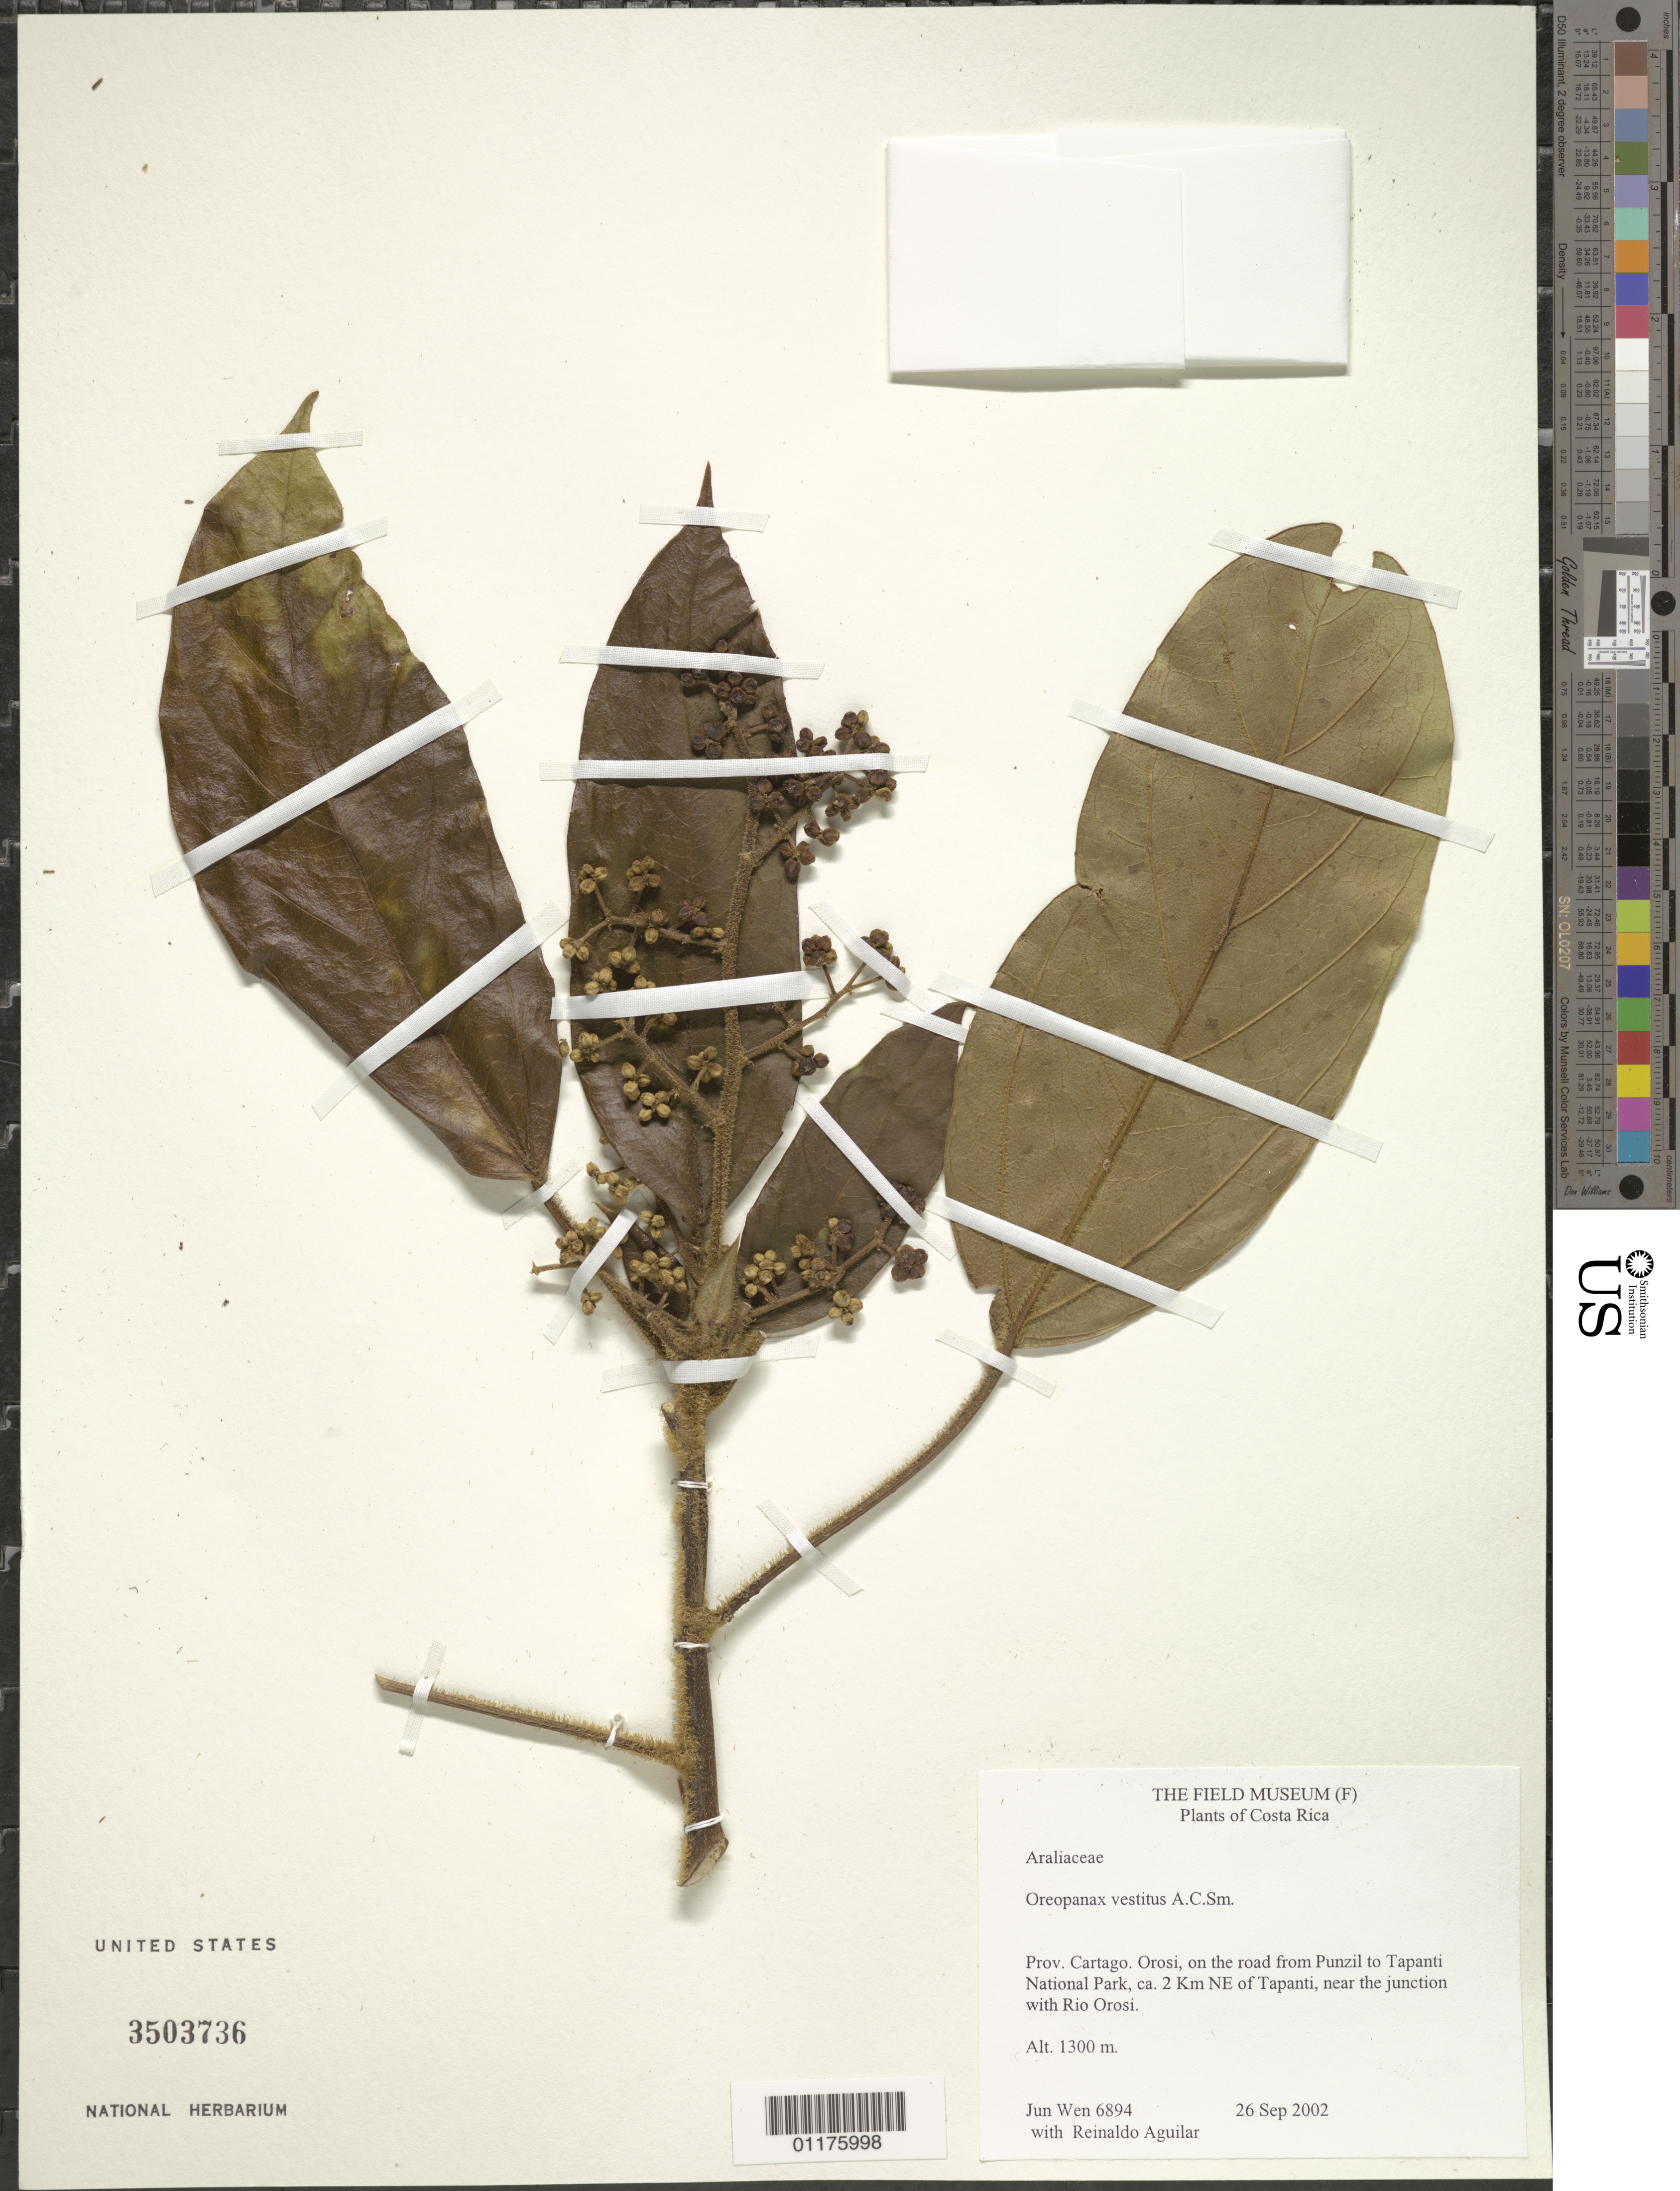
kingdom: Plantae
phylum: Tracheophyta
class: Magnoliopsida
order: Apiales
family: Araliaceae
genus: Oreopanax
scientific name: Oreopanax vestitus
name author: A.C. Sm.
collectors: J. Wen & R. Aguilar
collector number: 6894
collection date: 2002-09-26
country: Costa Rica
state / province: Cartago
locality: Orosi, on the road from Punzil to Tapanti National Park, ca. 2 km NE of Tapanti, near the junction with Rio Orosi.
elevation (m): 1300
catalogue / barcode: US 3503736